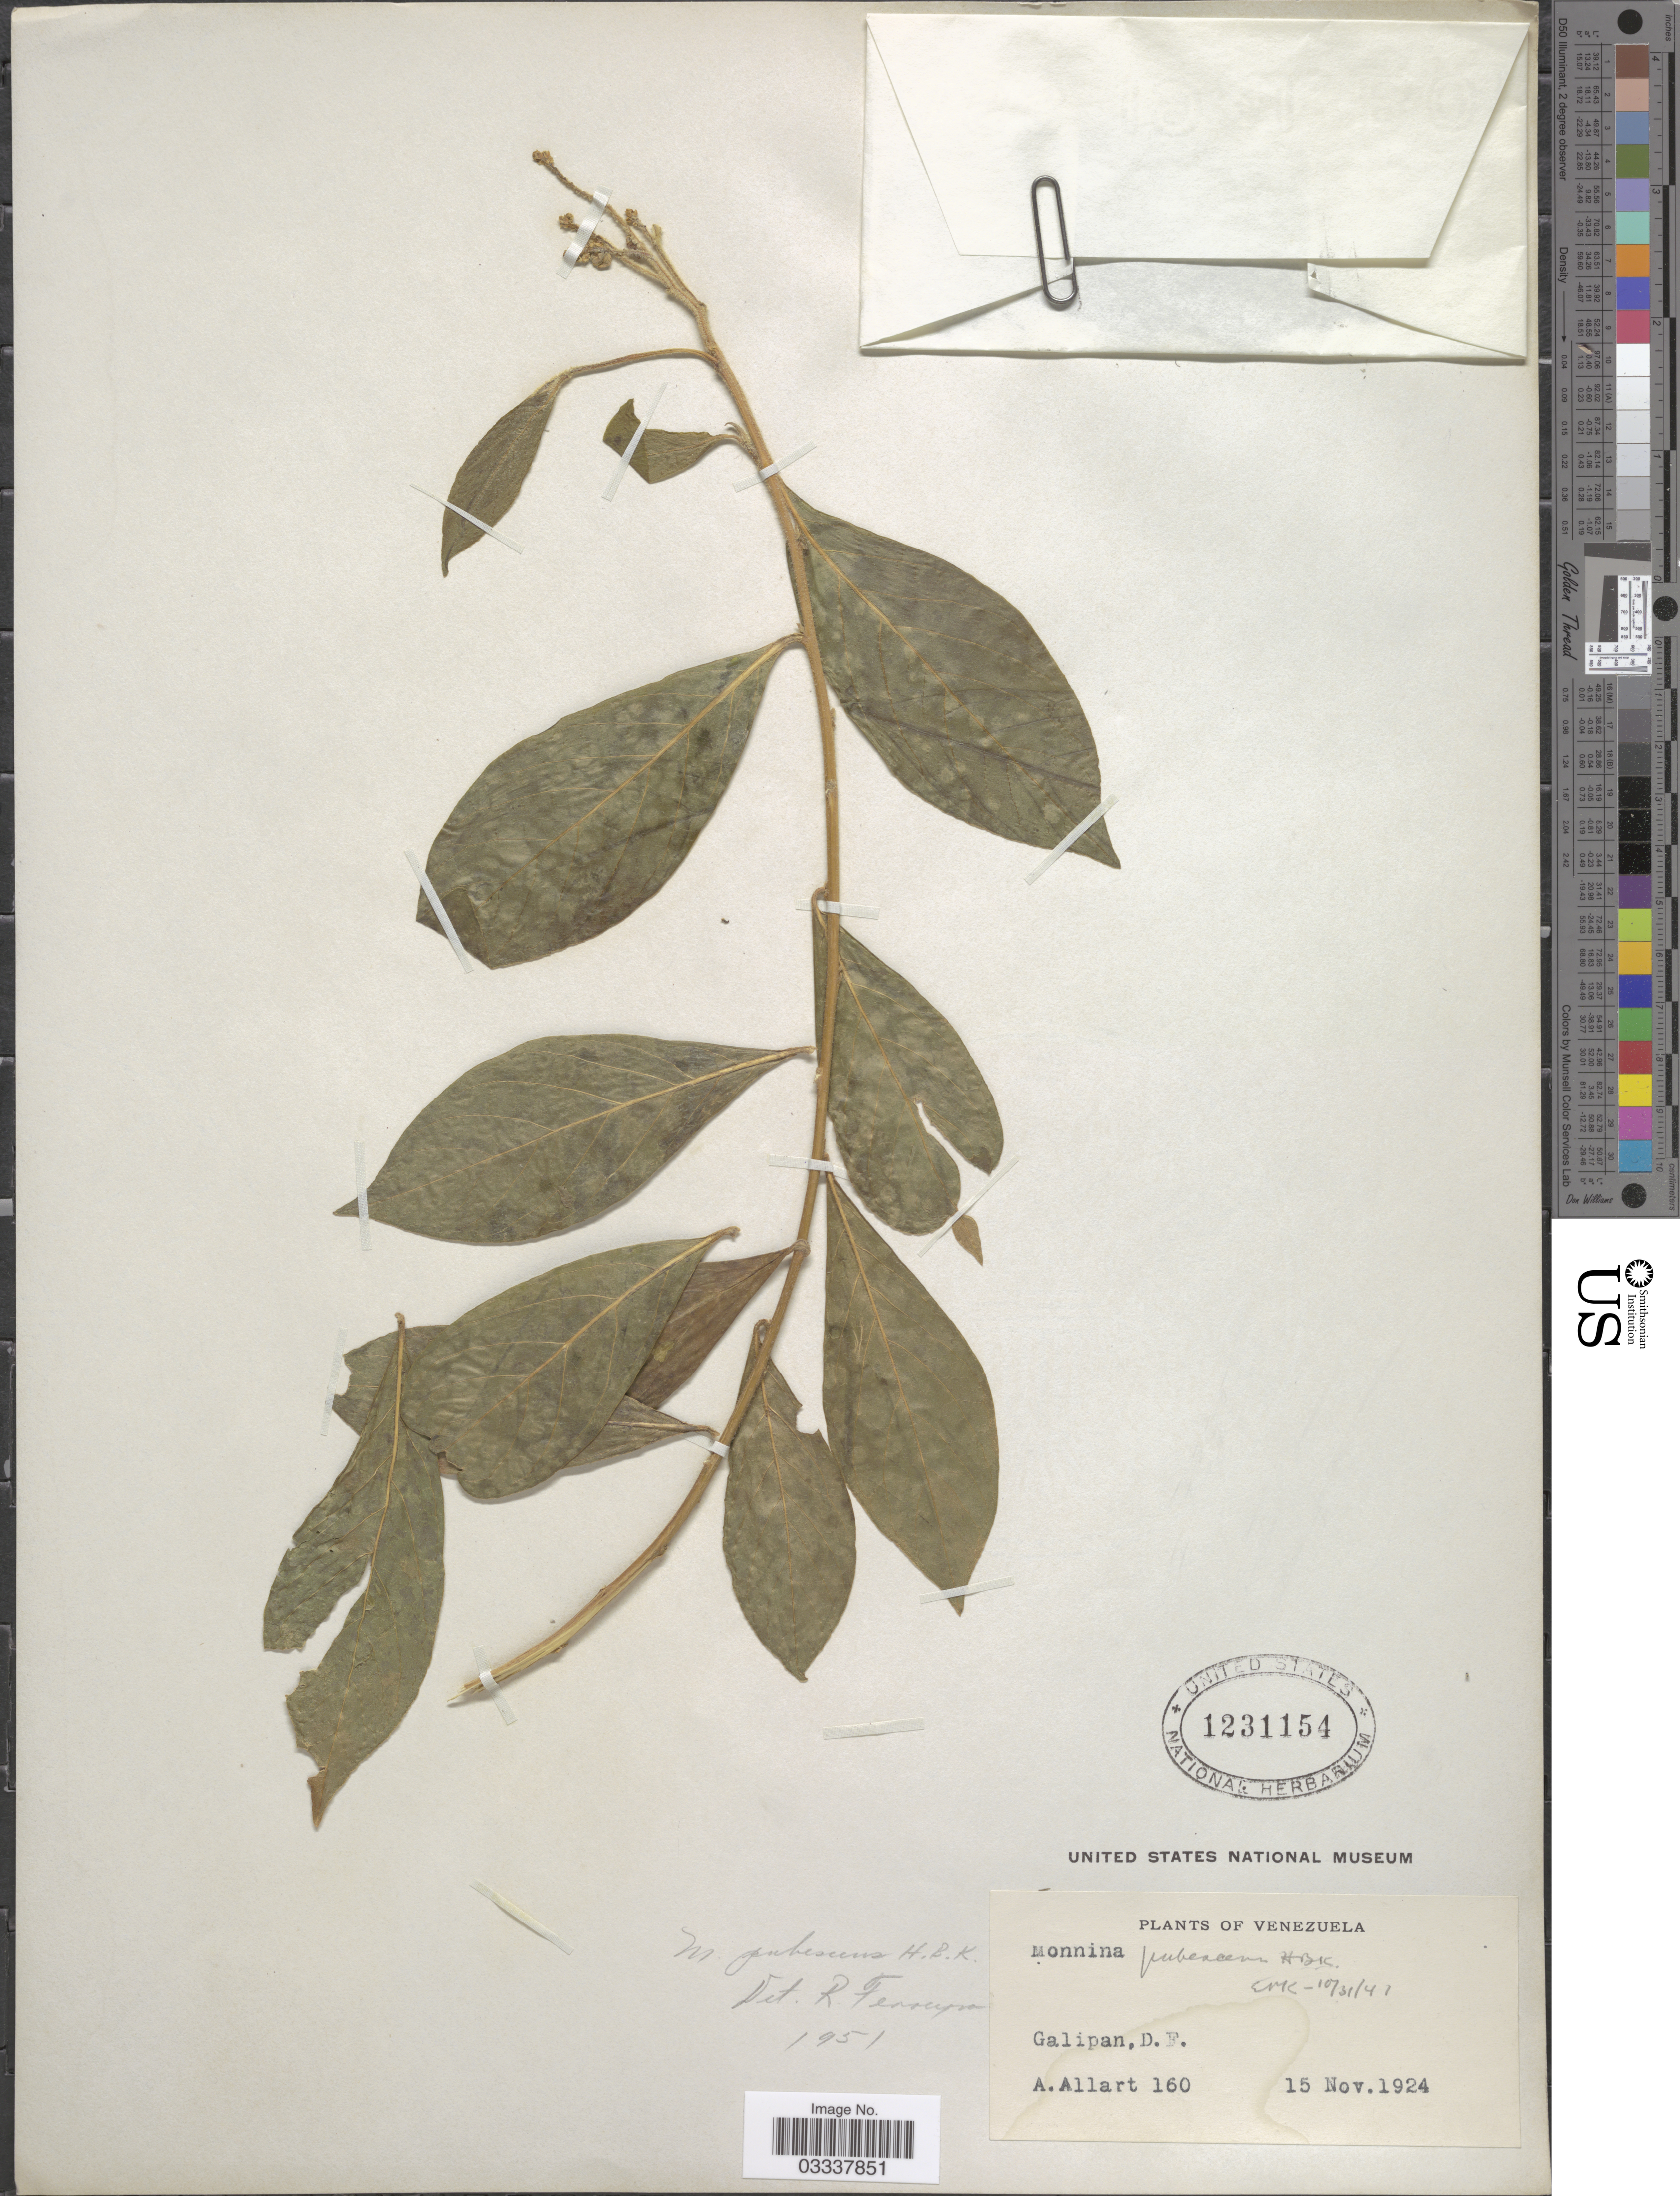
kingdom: Plantae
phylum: Tracheophyta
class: Magnoliopsida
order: Fabales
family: Polygalaceae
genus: Monnina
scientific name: Monnina pubescens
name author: Kunth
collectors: A. Allart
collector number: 160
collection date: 1924-11-15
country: Venezuela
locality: Galipan, D.F.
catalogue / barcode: US 1231154